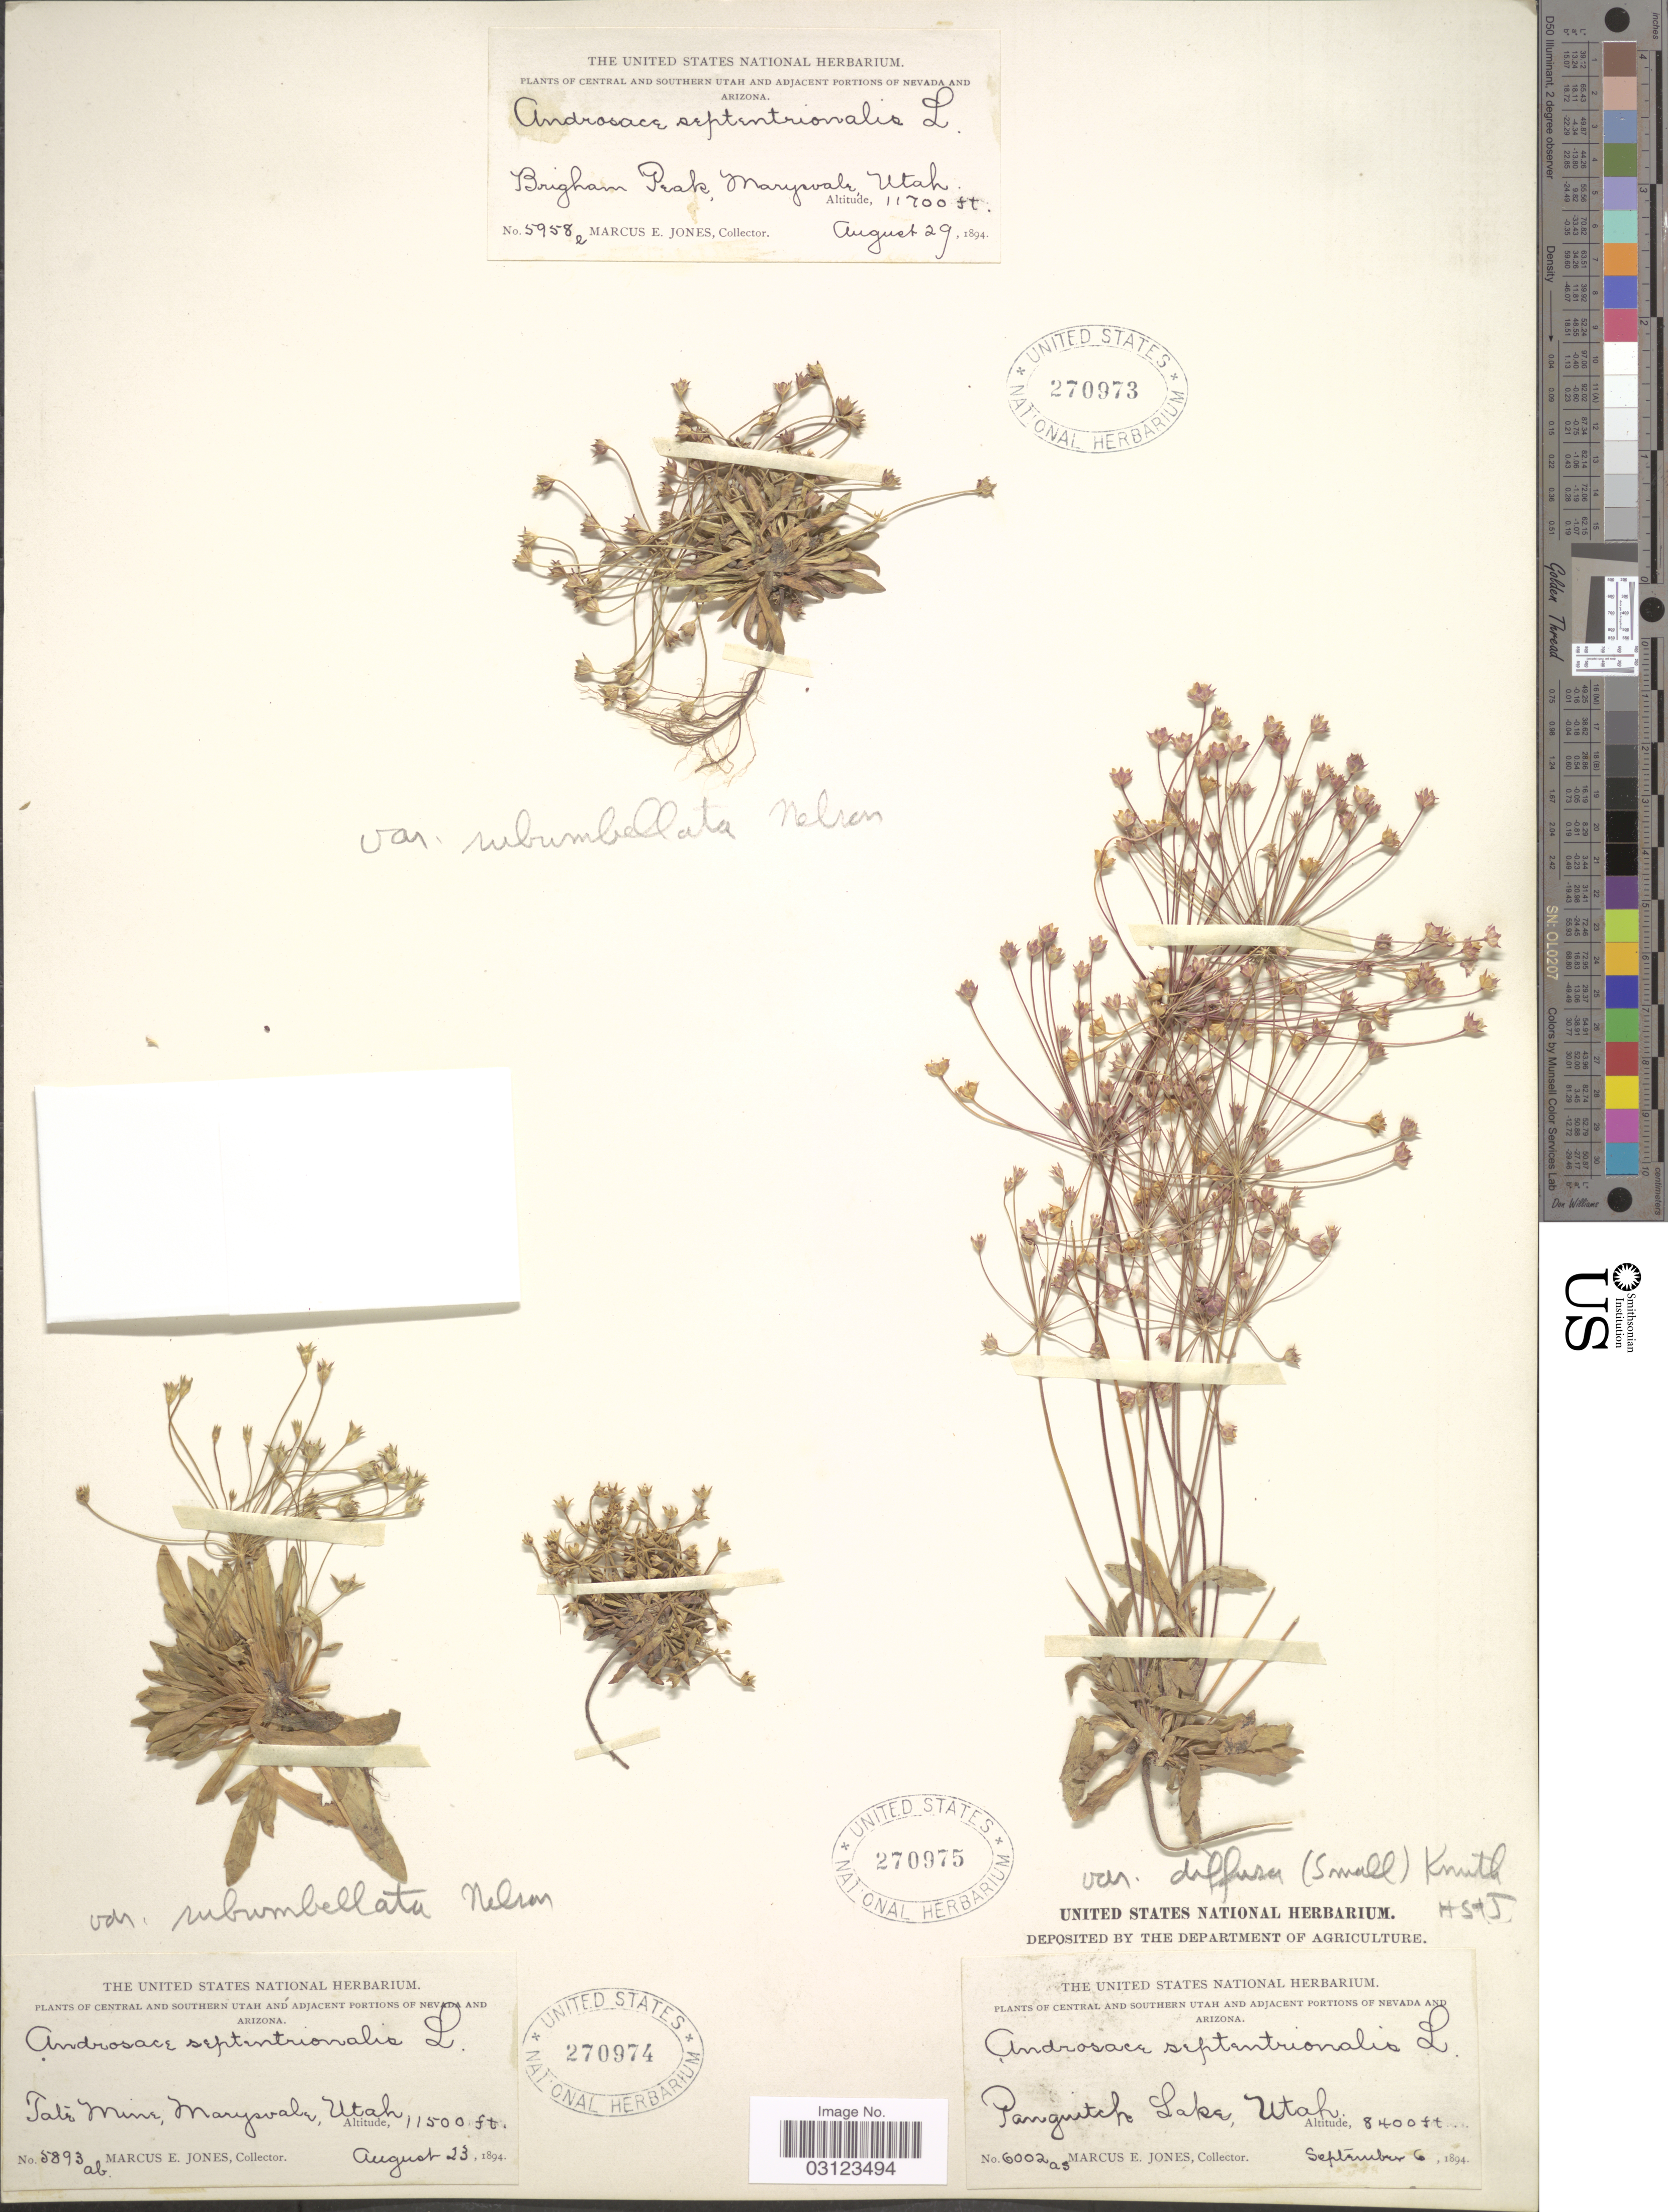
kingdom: Plantae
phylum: Tracheophyta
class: Magnoliopsida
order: Ericales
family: Primulaceae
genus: Androsace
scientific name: Androsace septentrionalis var. puberulenta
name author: (Rydb.) R. Knuth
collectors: M. E. Jones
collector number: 5893ab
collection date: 1894-08-23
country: United States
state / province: Utah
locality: Central and Southern Utah. ate Mine, Marysvale.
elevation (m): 3505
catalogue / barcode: US 270974-2